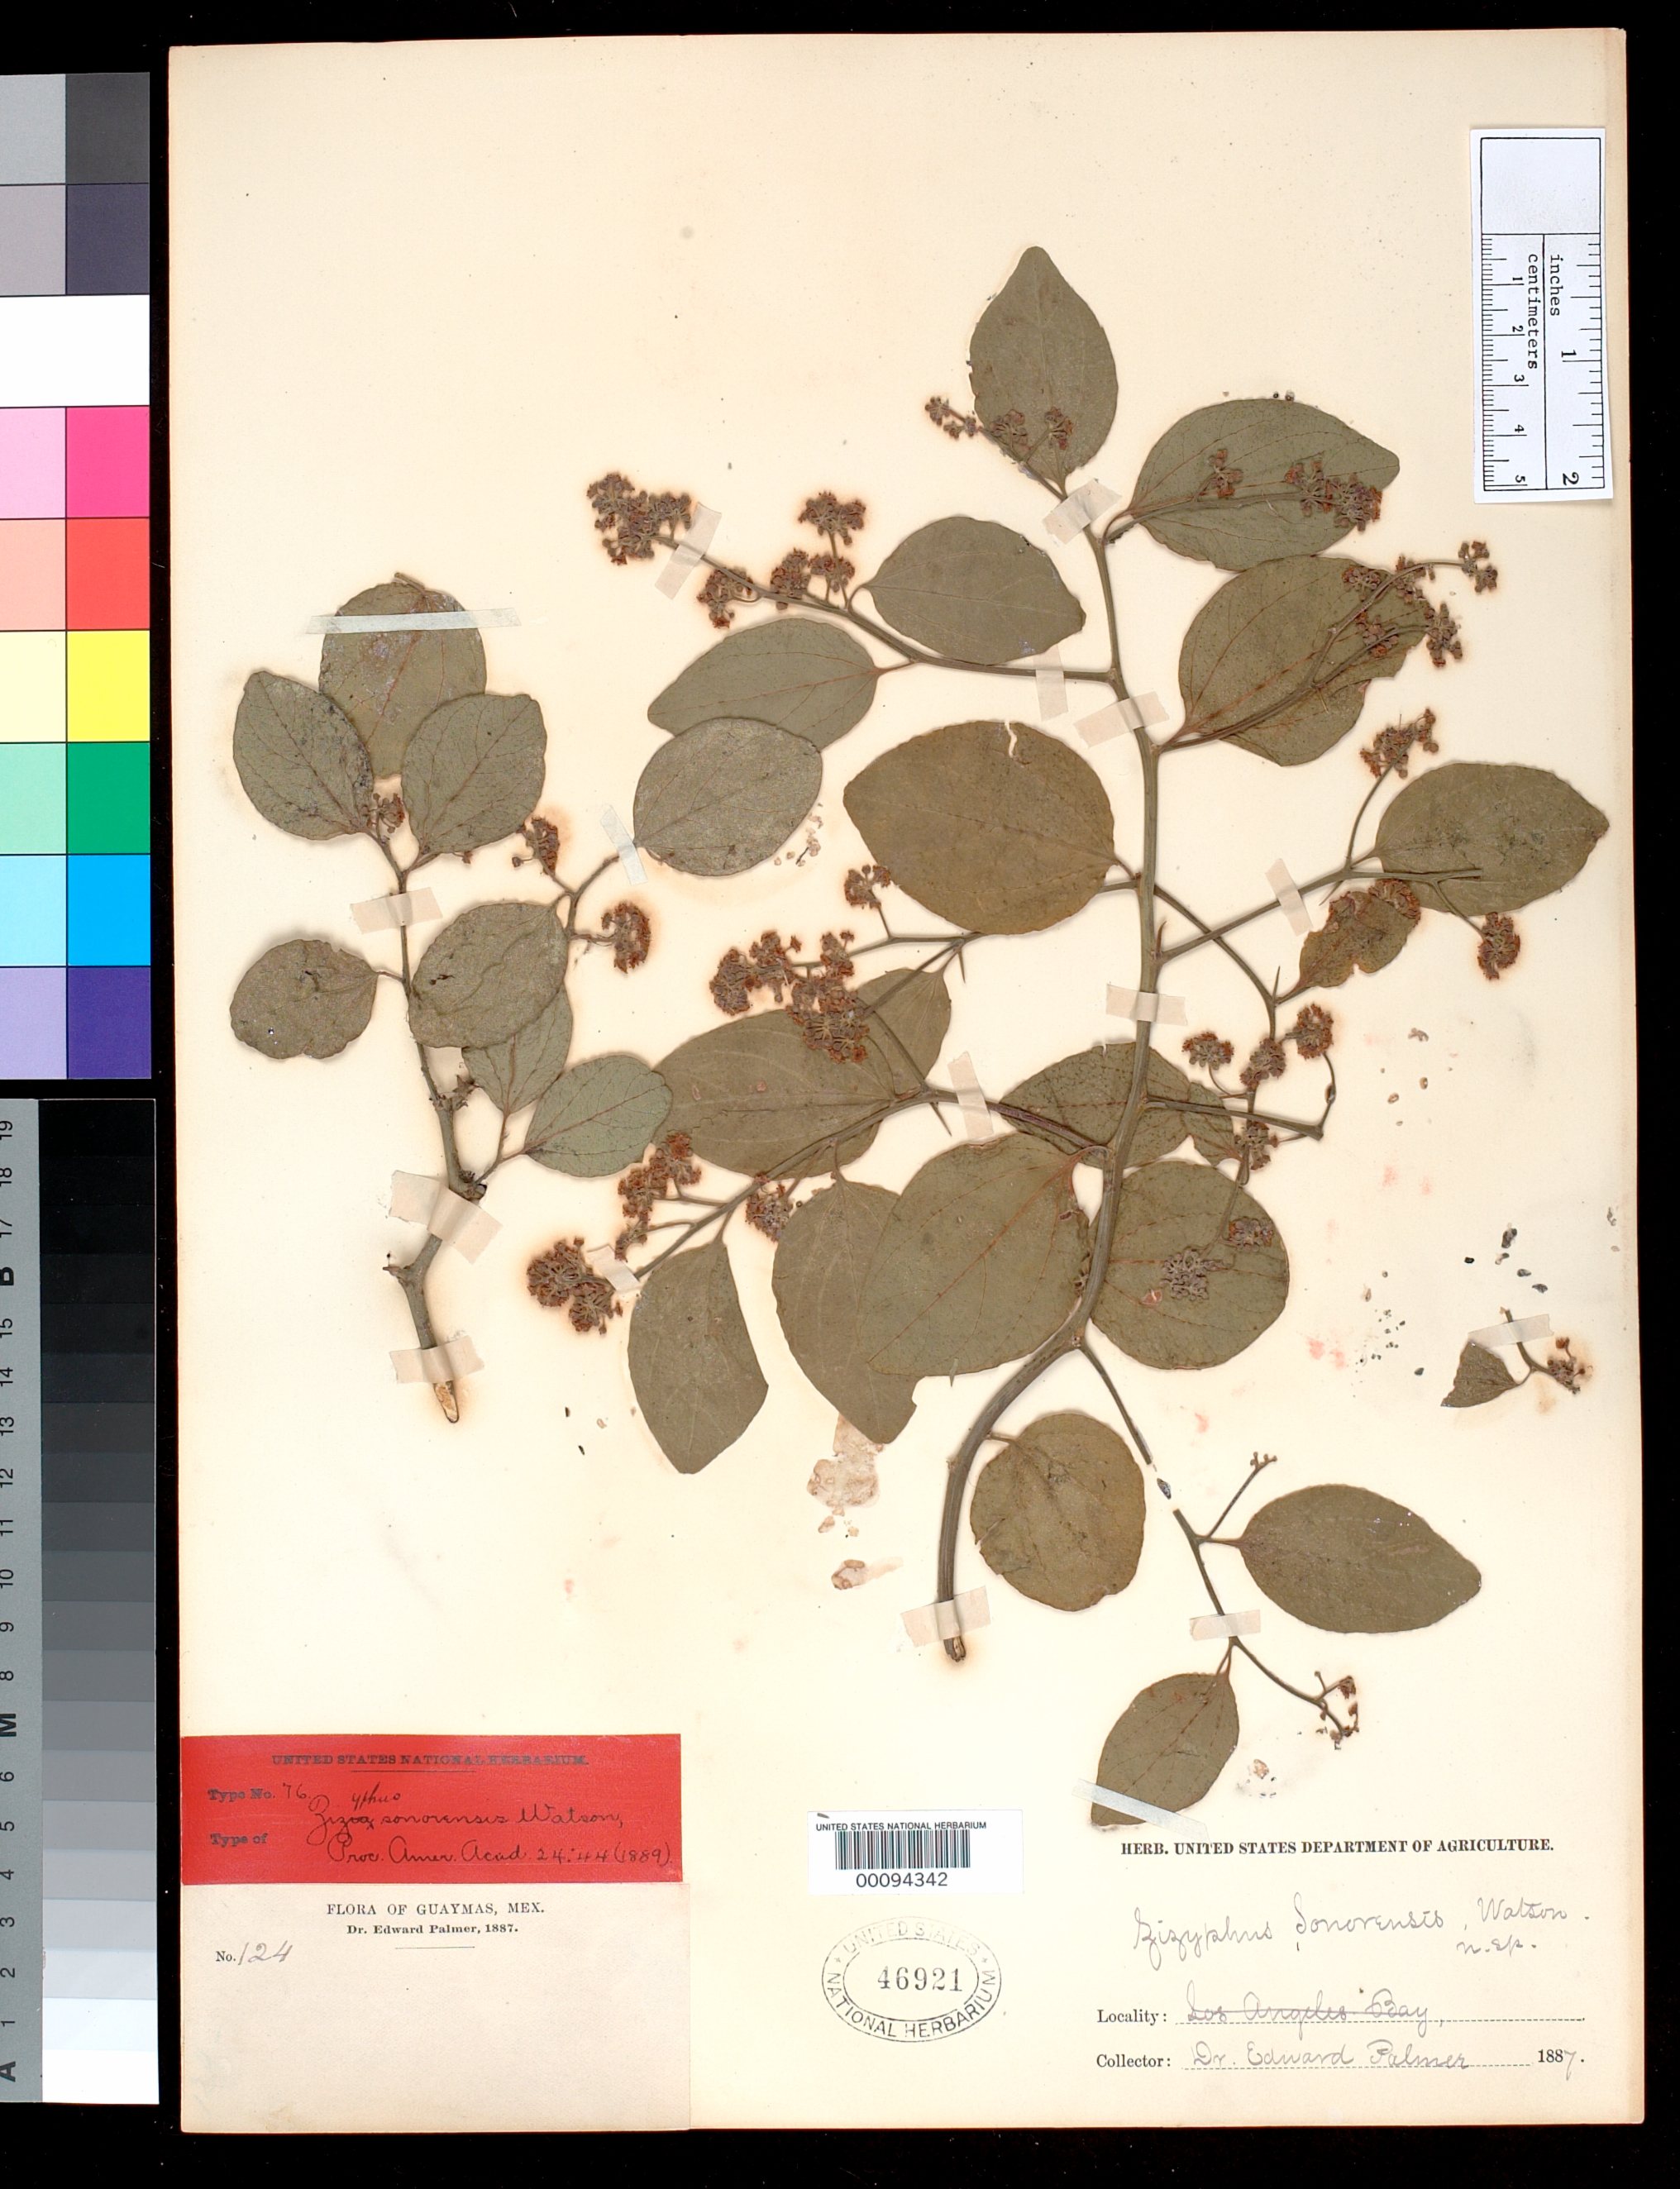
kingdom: Plantae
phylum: Tracheophyta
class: Magnoliopsida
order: Rosales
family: Rhamnaceae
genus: Ziziphus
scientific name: Ziziphus sonorensis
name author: S. Watson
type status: Syntype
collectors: E. Palmer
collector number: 124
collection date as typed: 1887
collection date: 1887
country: Mexico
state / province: Sonora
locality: Near Guaymas.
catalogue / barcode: US 46921